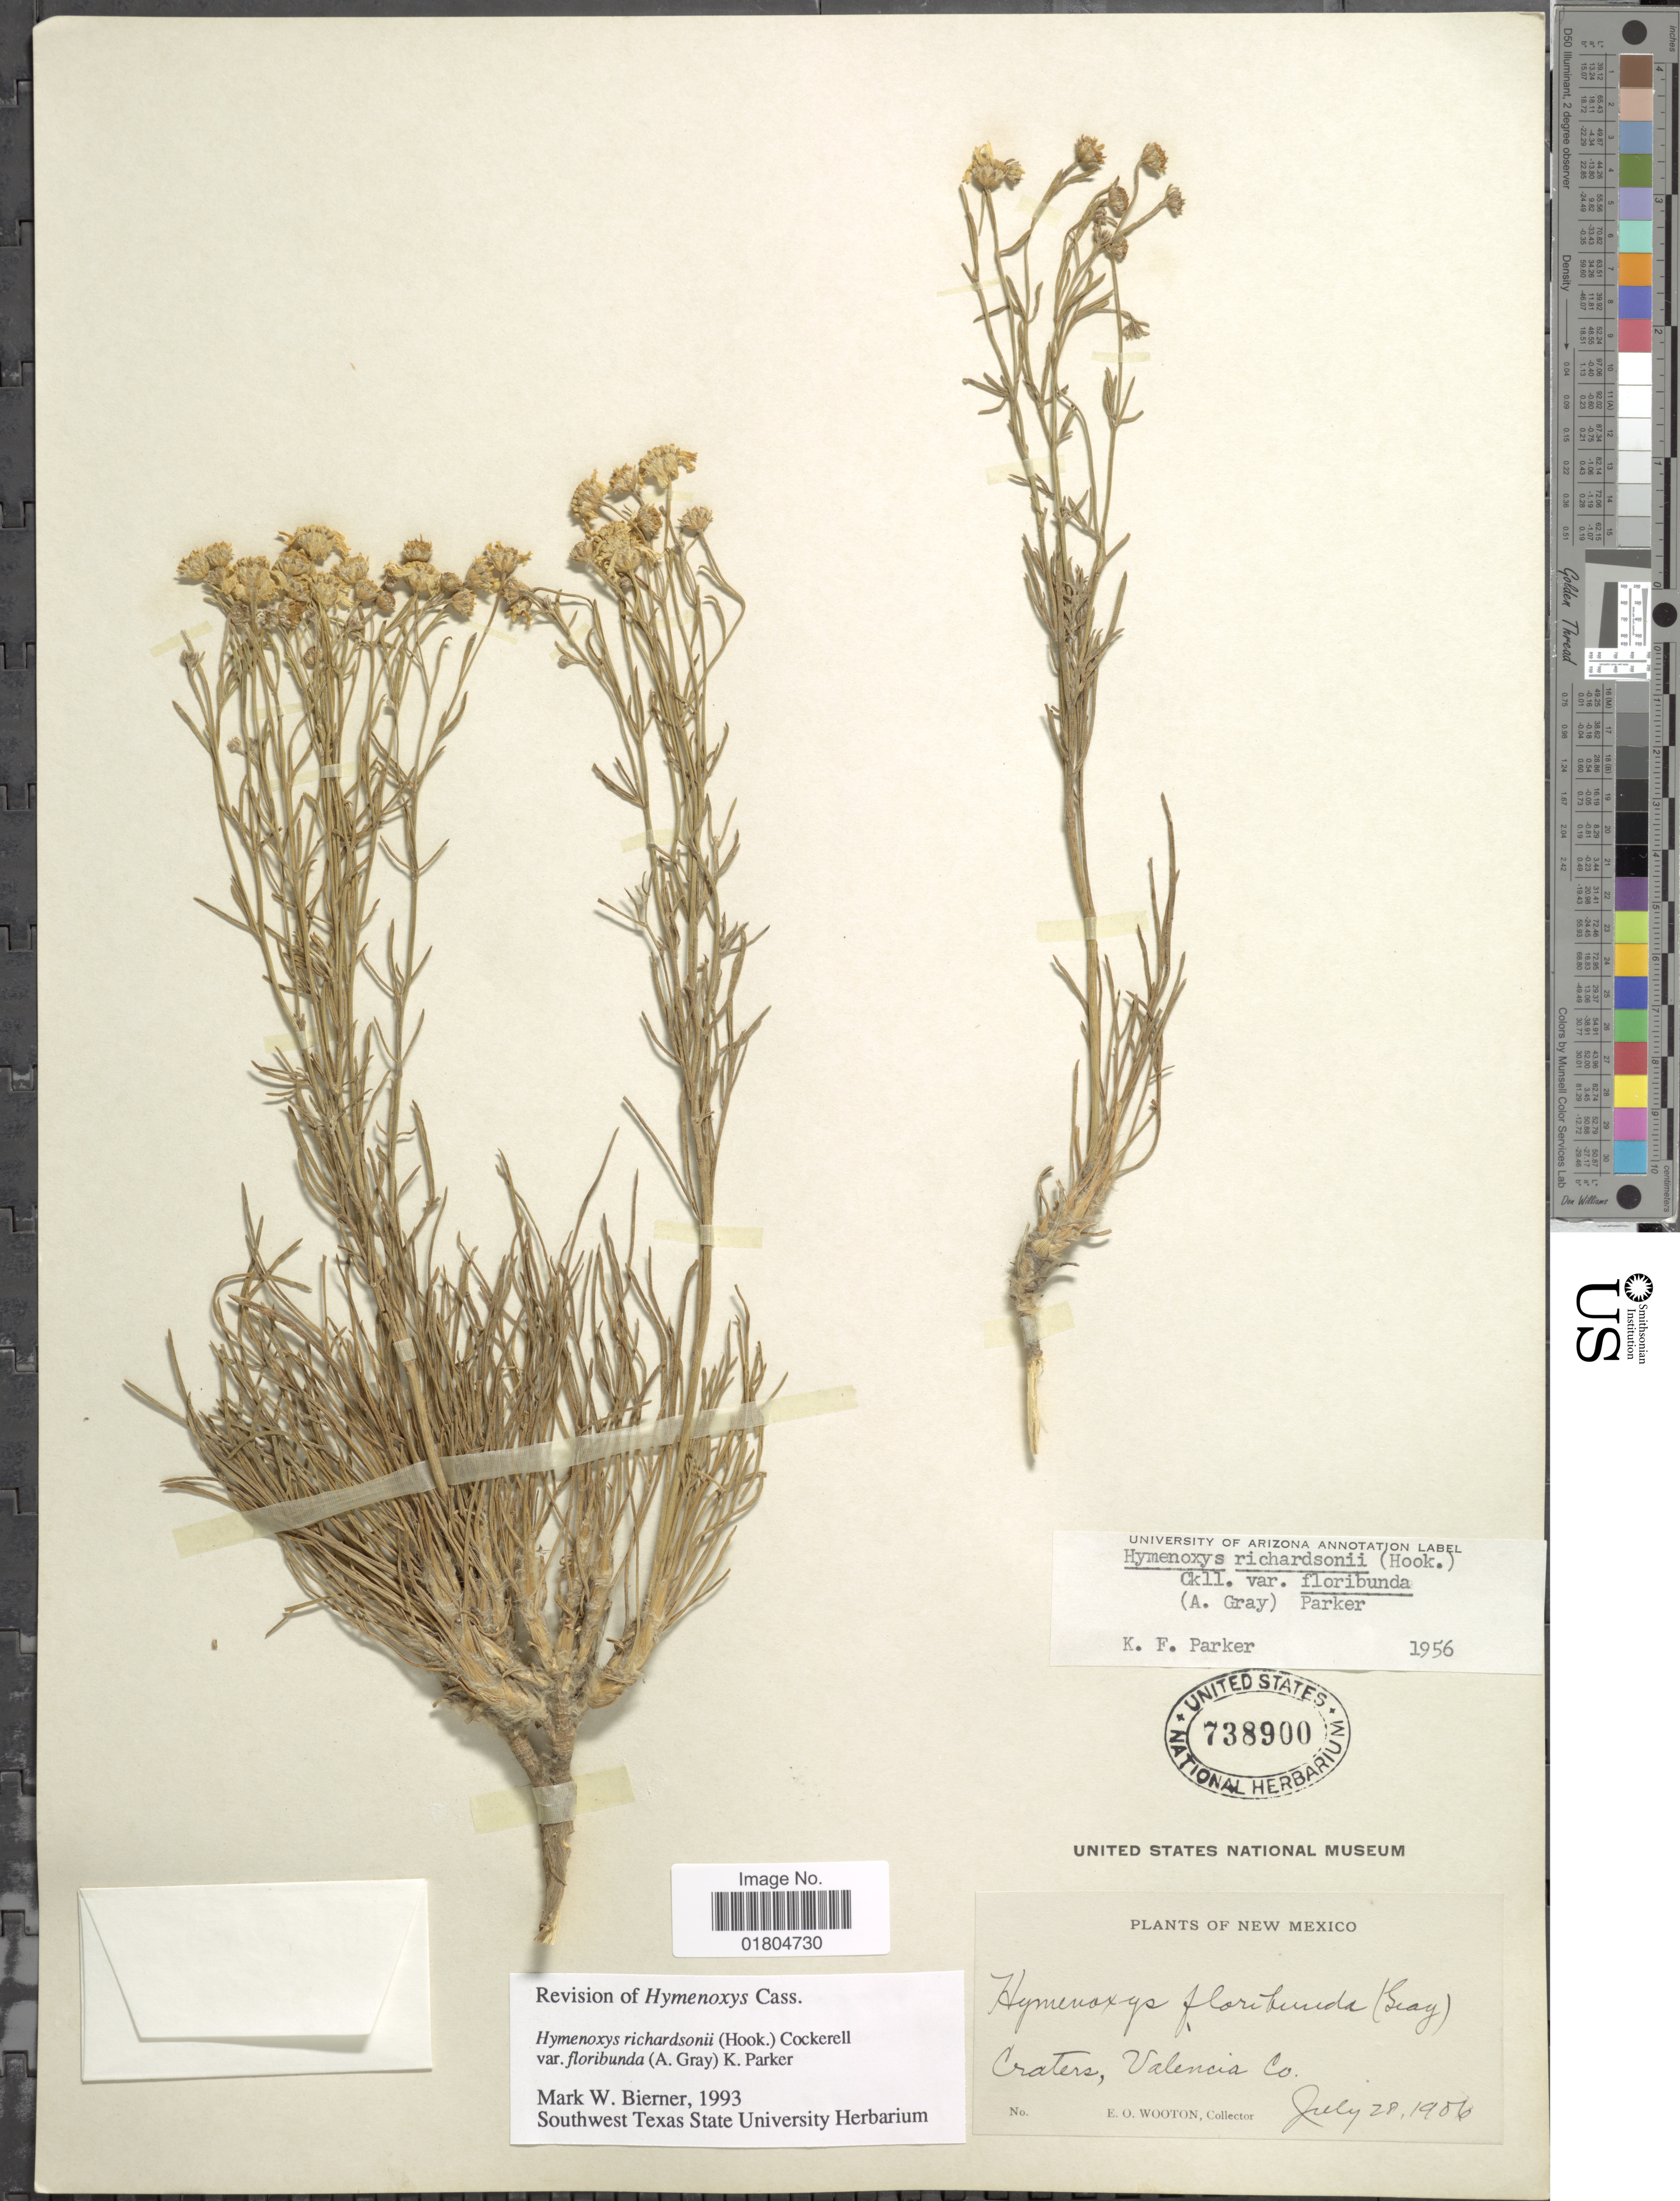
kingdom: Plantae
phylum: Tracheophyta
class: Magnoliopsida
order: Asterales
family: Asteraceae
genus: Hymenoxys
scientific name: Hymenoxys richardsonii var. floribunda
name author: (A. Gray) K.F. Parker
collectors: E. O. Wooton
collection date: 1906-07-28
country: United States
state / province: New Mexico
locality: Craters, Valencia Co.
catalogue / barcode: US 738900